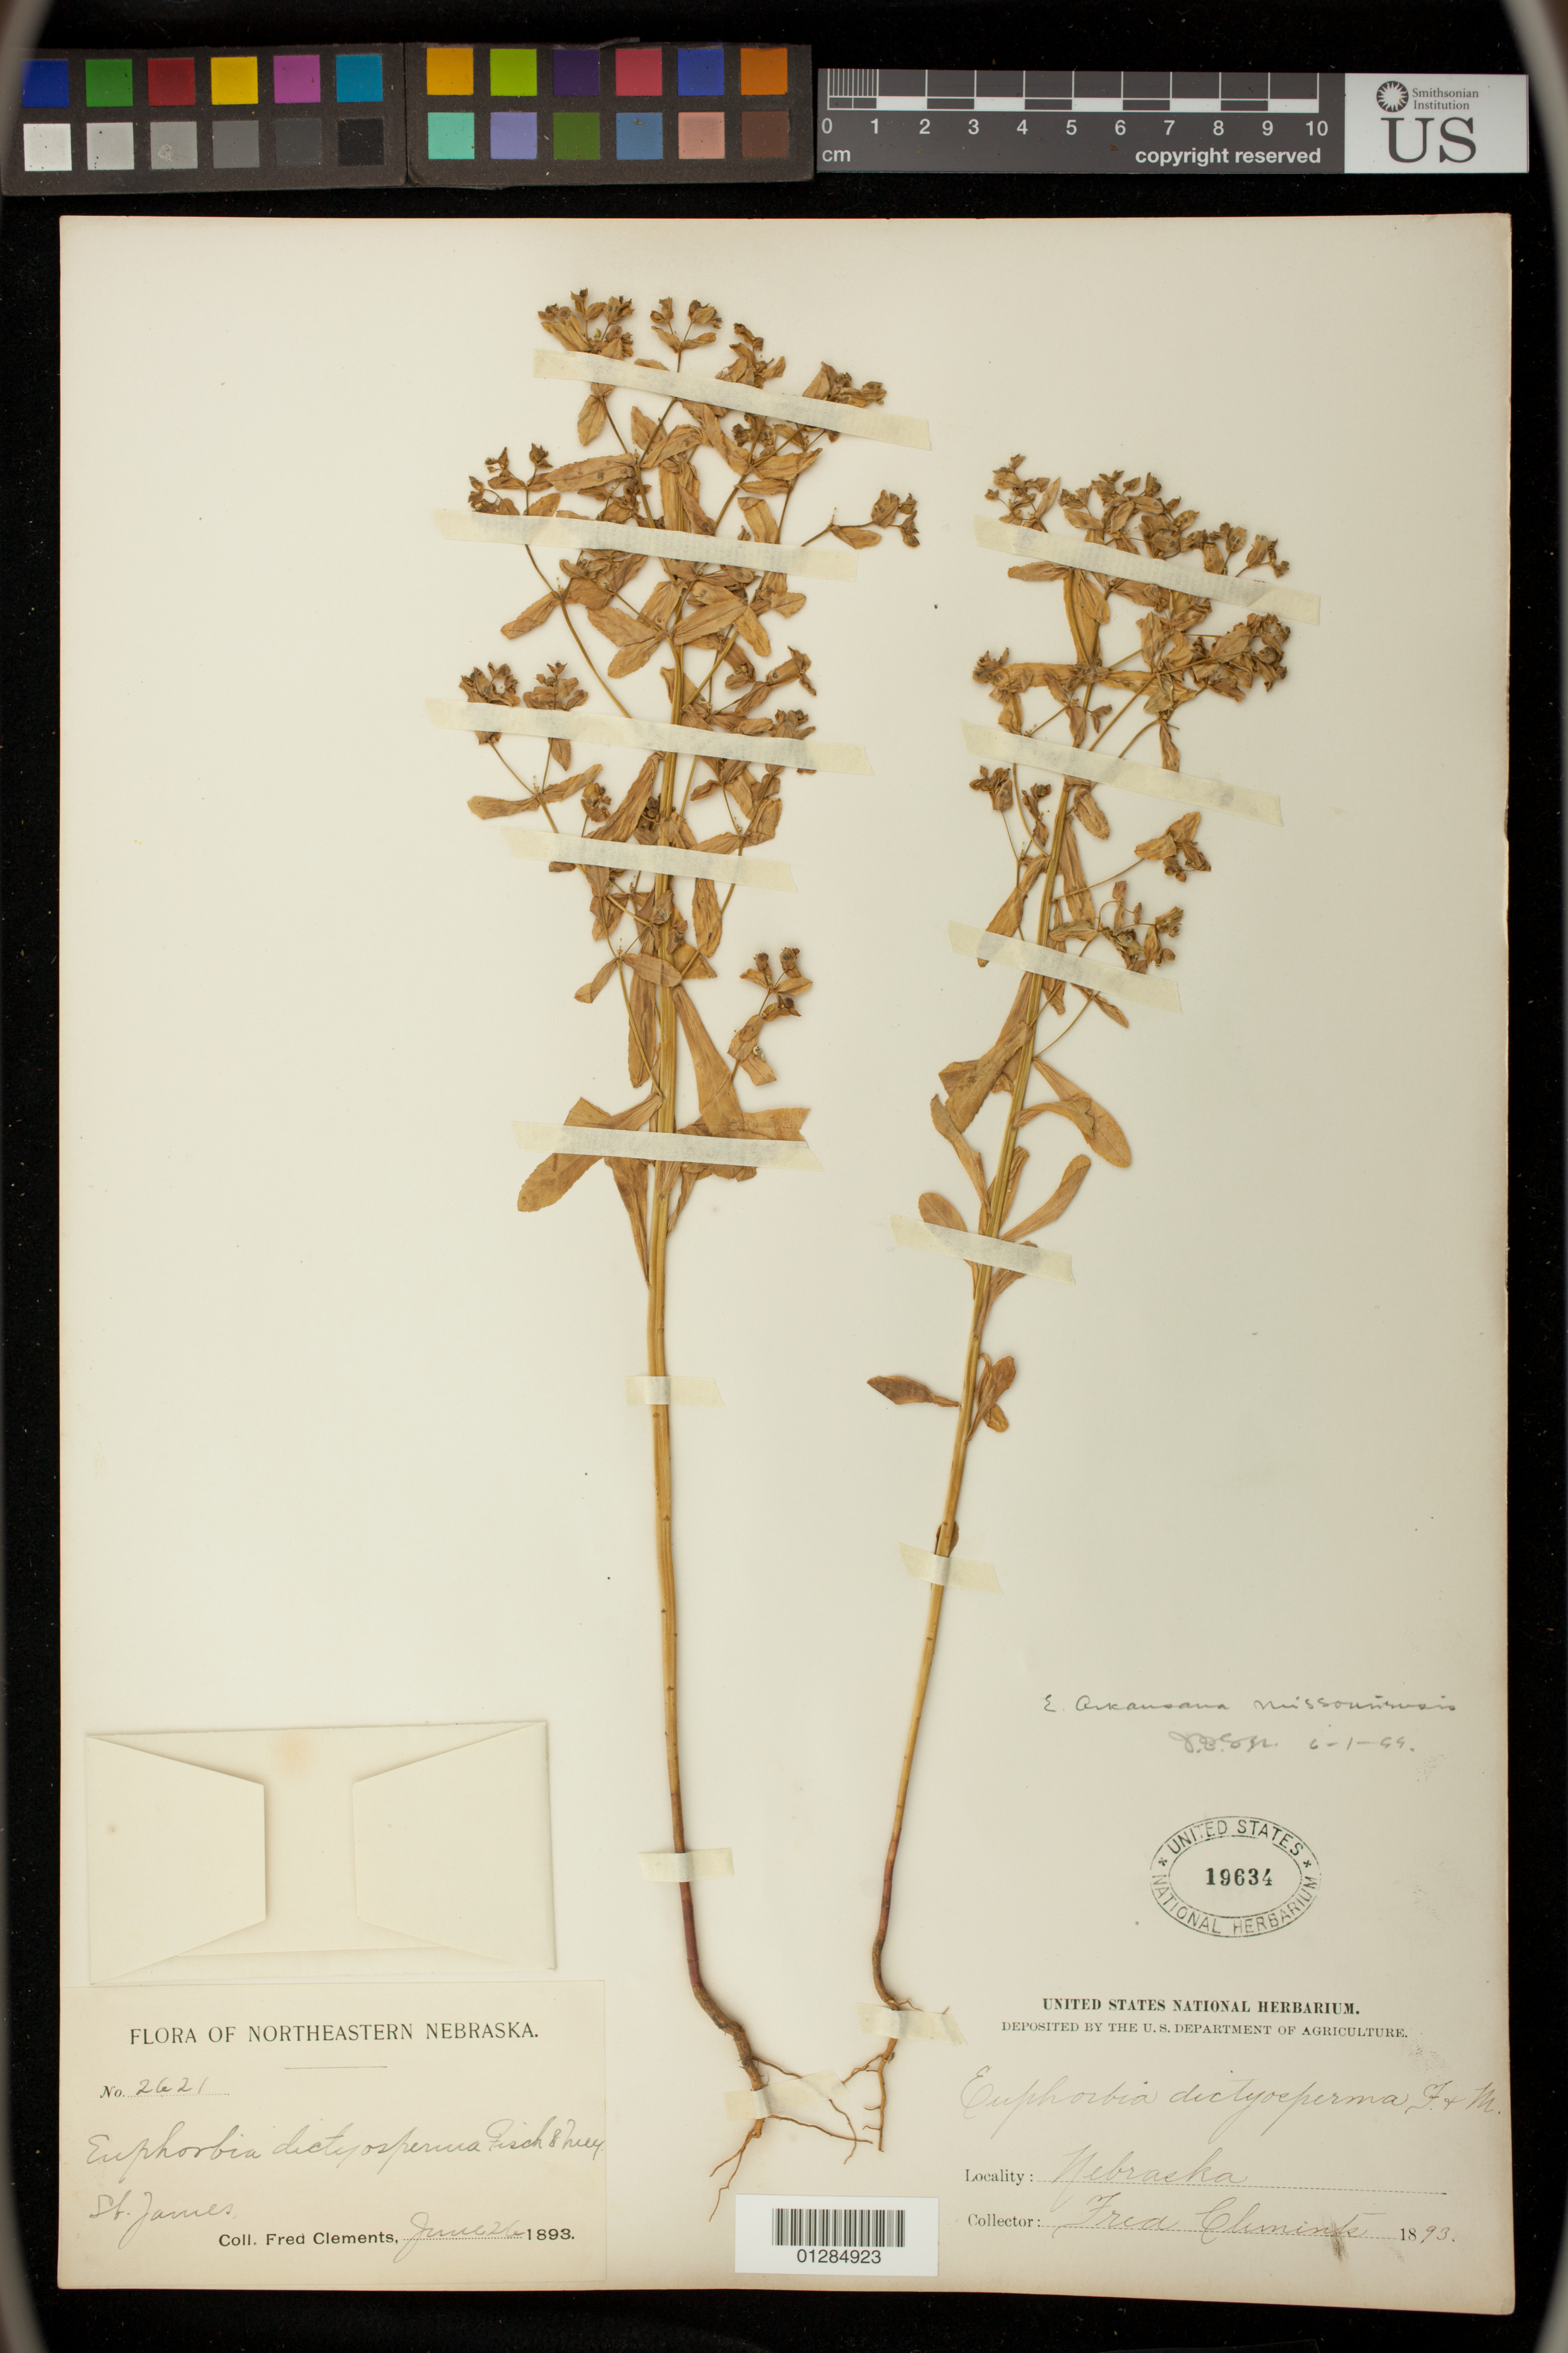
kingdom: Plantae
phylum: Tracheophyta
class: Magnoliopsida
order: Malpighiales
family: Euphorbiaceae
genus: Euphorbia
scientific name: Euphorbia spathulata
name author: Lam.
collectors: F. Clements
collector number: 2621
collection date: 1893-06-26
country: United States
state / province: Nebraska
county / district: Cedar County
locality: St. James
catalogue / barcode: US 19634